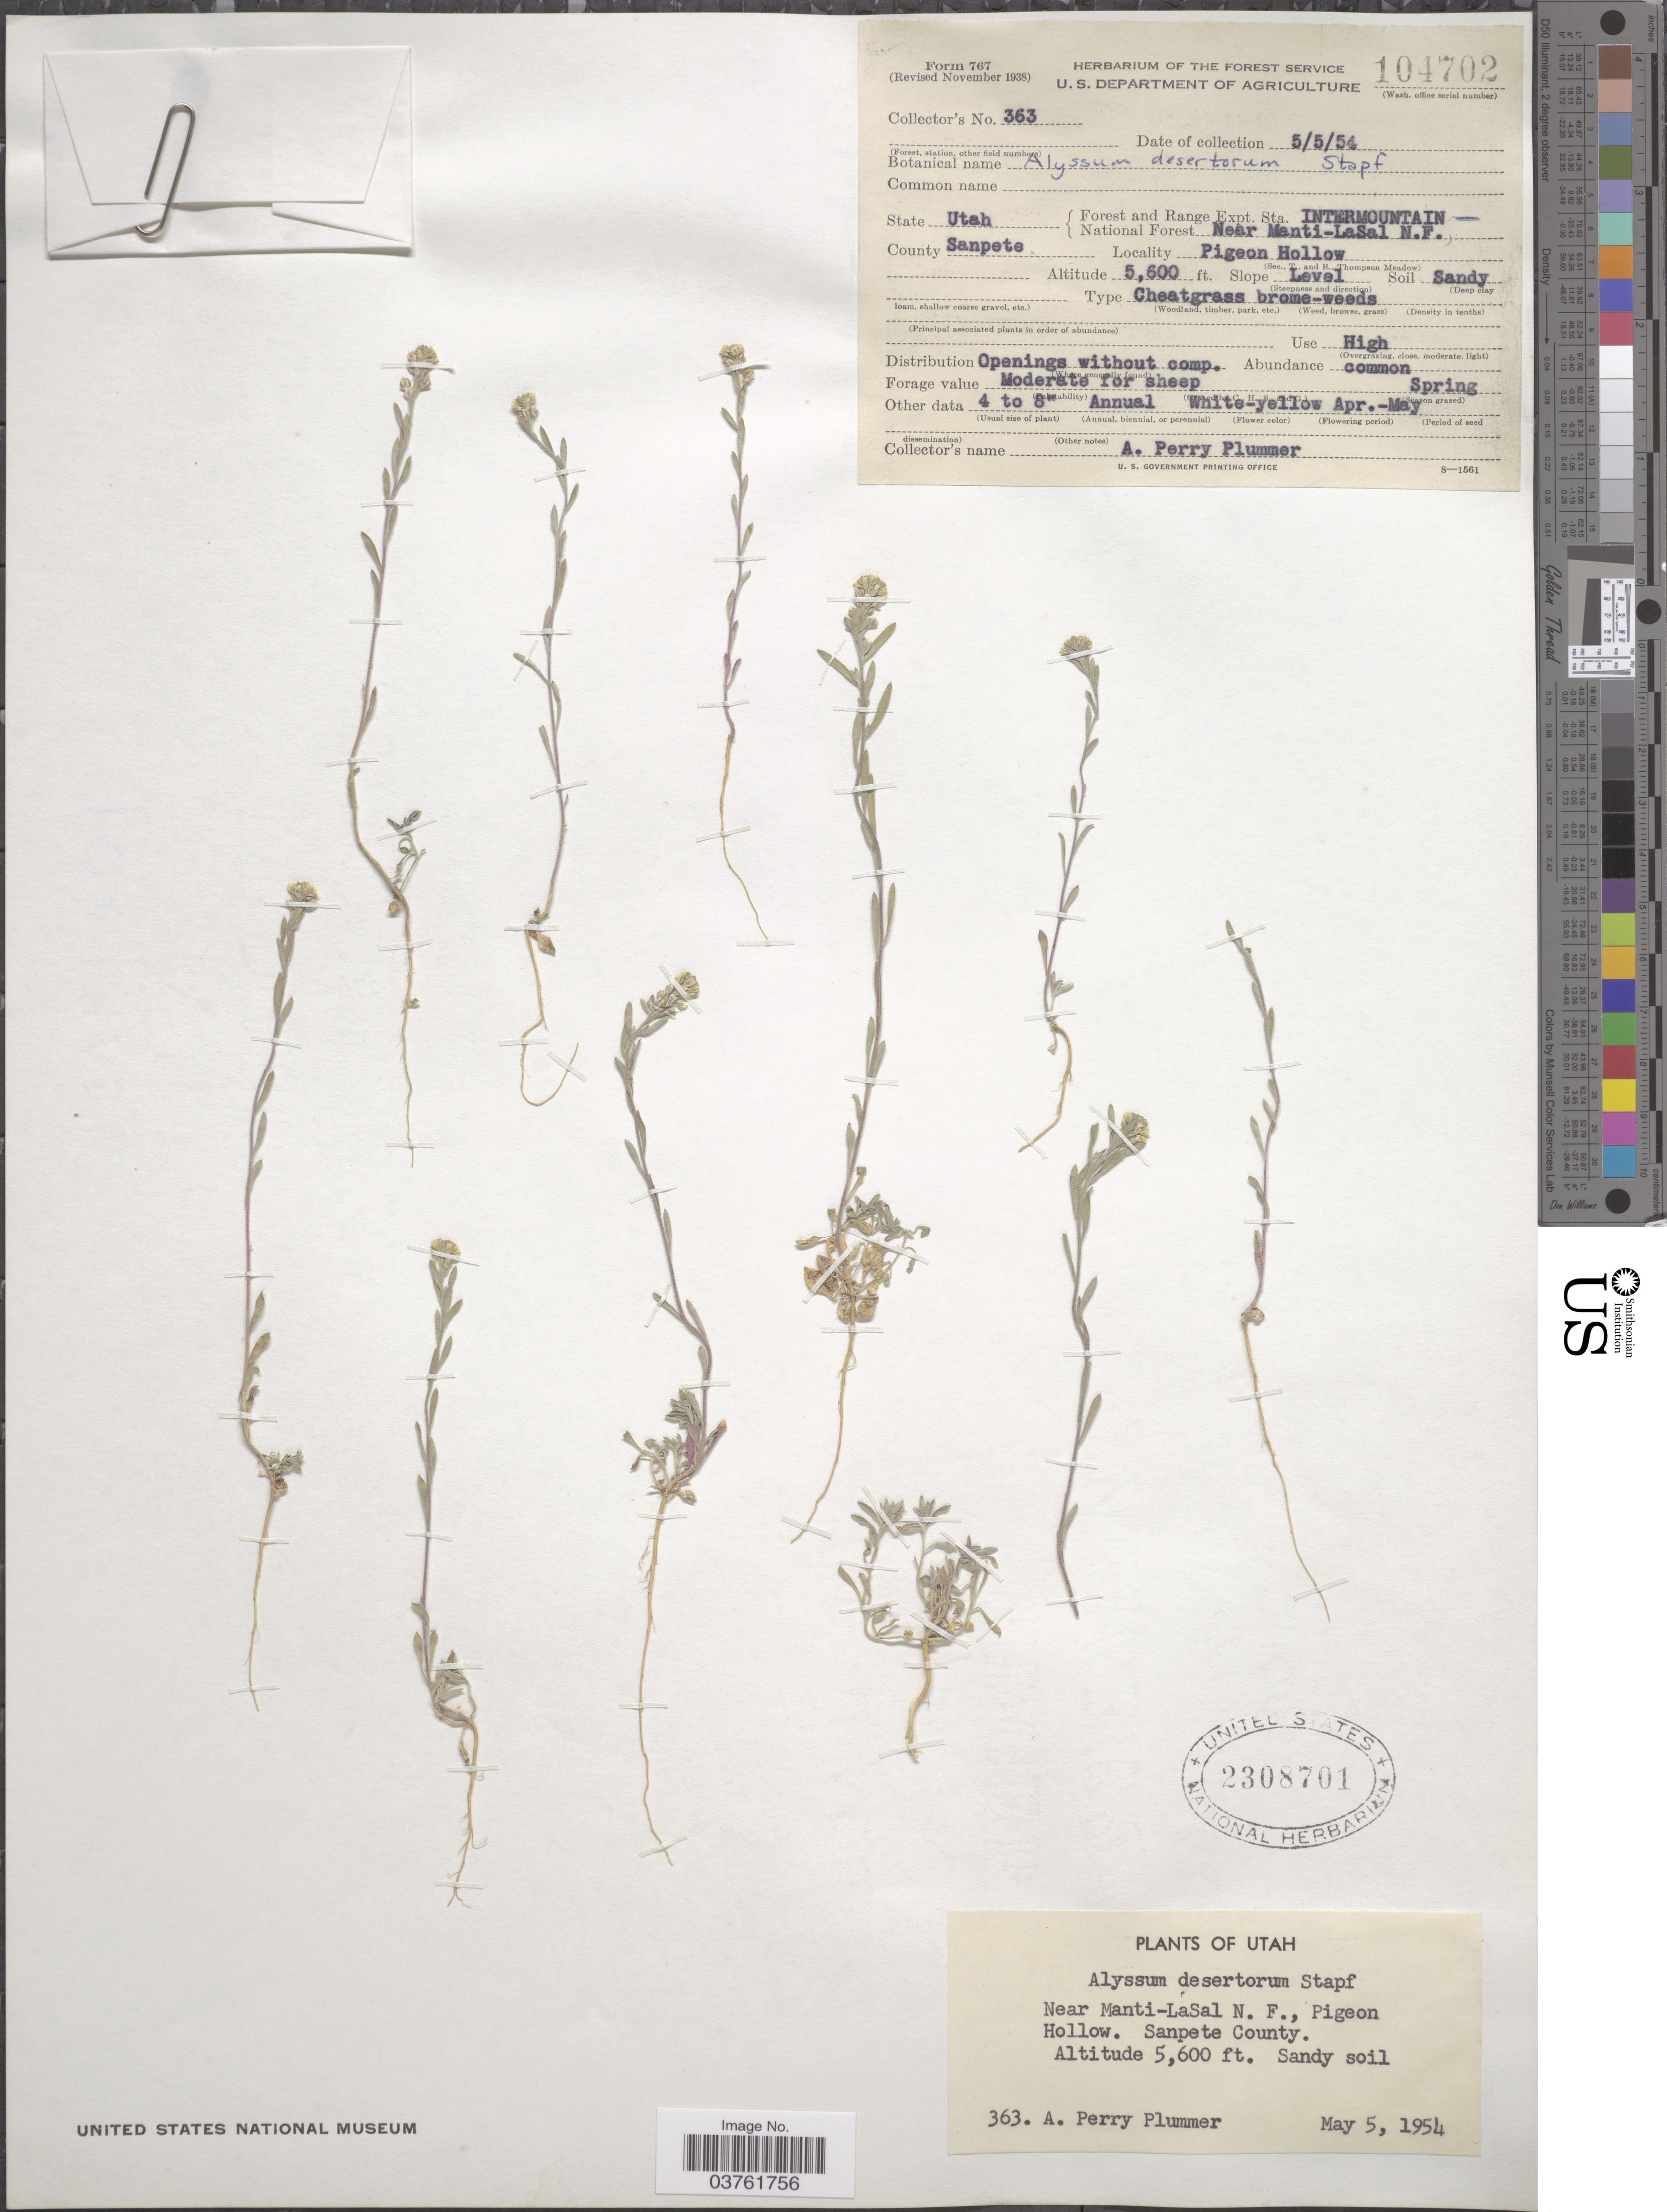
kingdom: Plantae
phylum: Tracheophyta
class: Magnoliopsida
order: Brassicales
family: Brassicaceae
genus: Alyssum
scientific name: Alyssum desertorum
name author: Stapf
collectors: A. Plummer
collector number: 363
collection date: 1954-05-05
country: United States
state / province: Utah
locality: Intermountain. National Forest near Manti Lasal N.F. County Sanpete.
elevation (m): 1707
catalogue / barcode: US 2308701